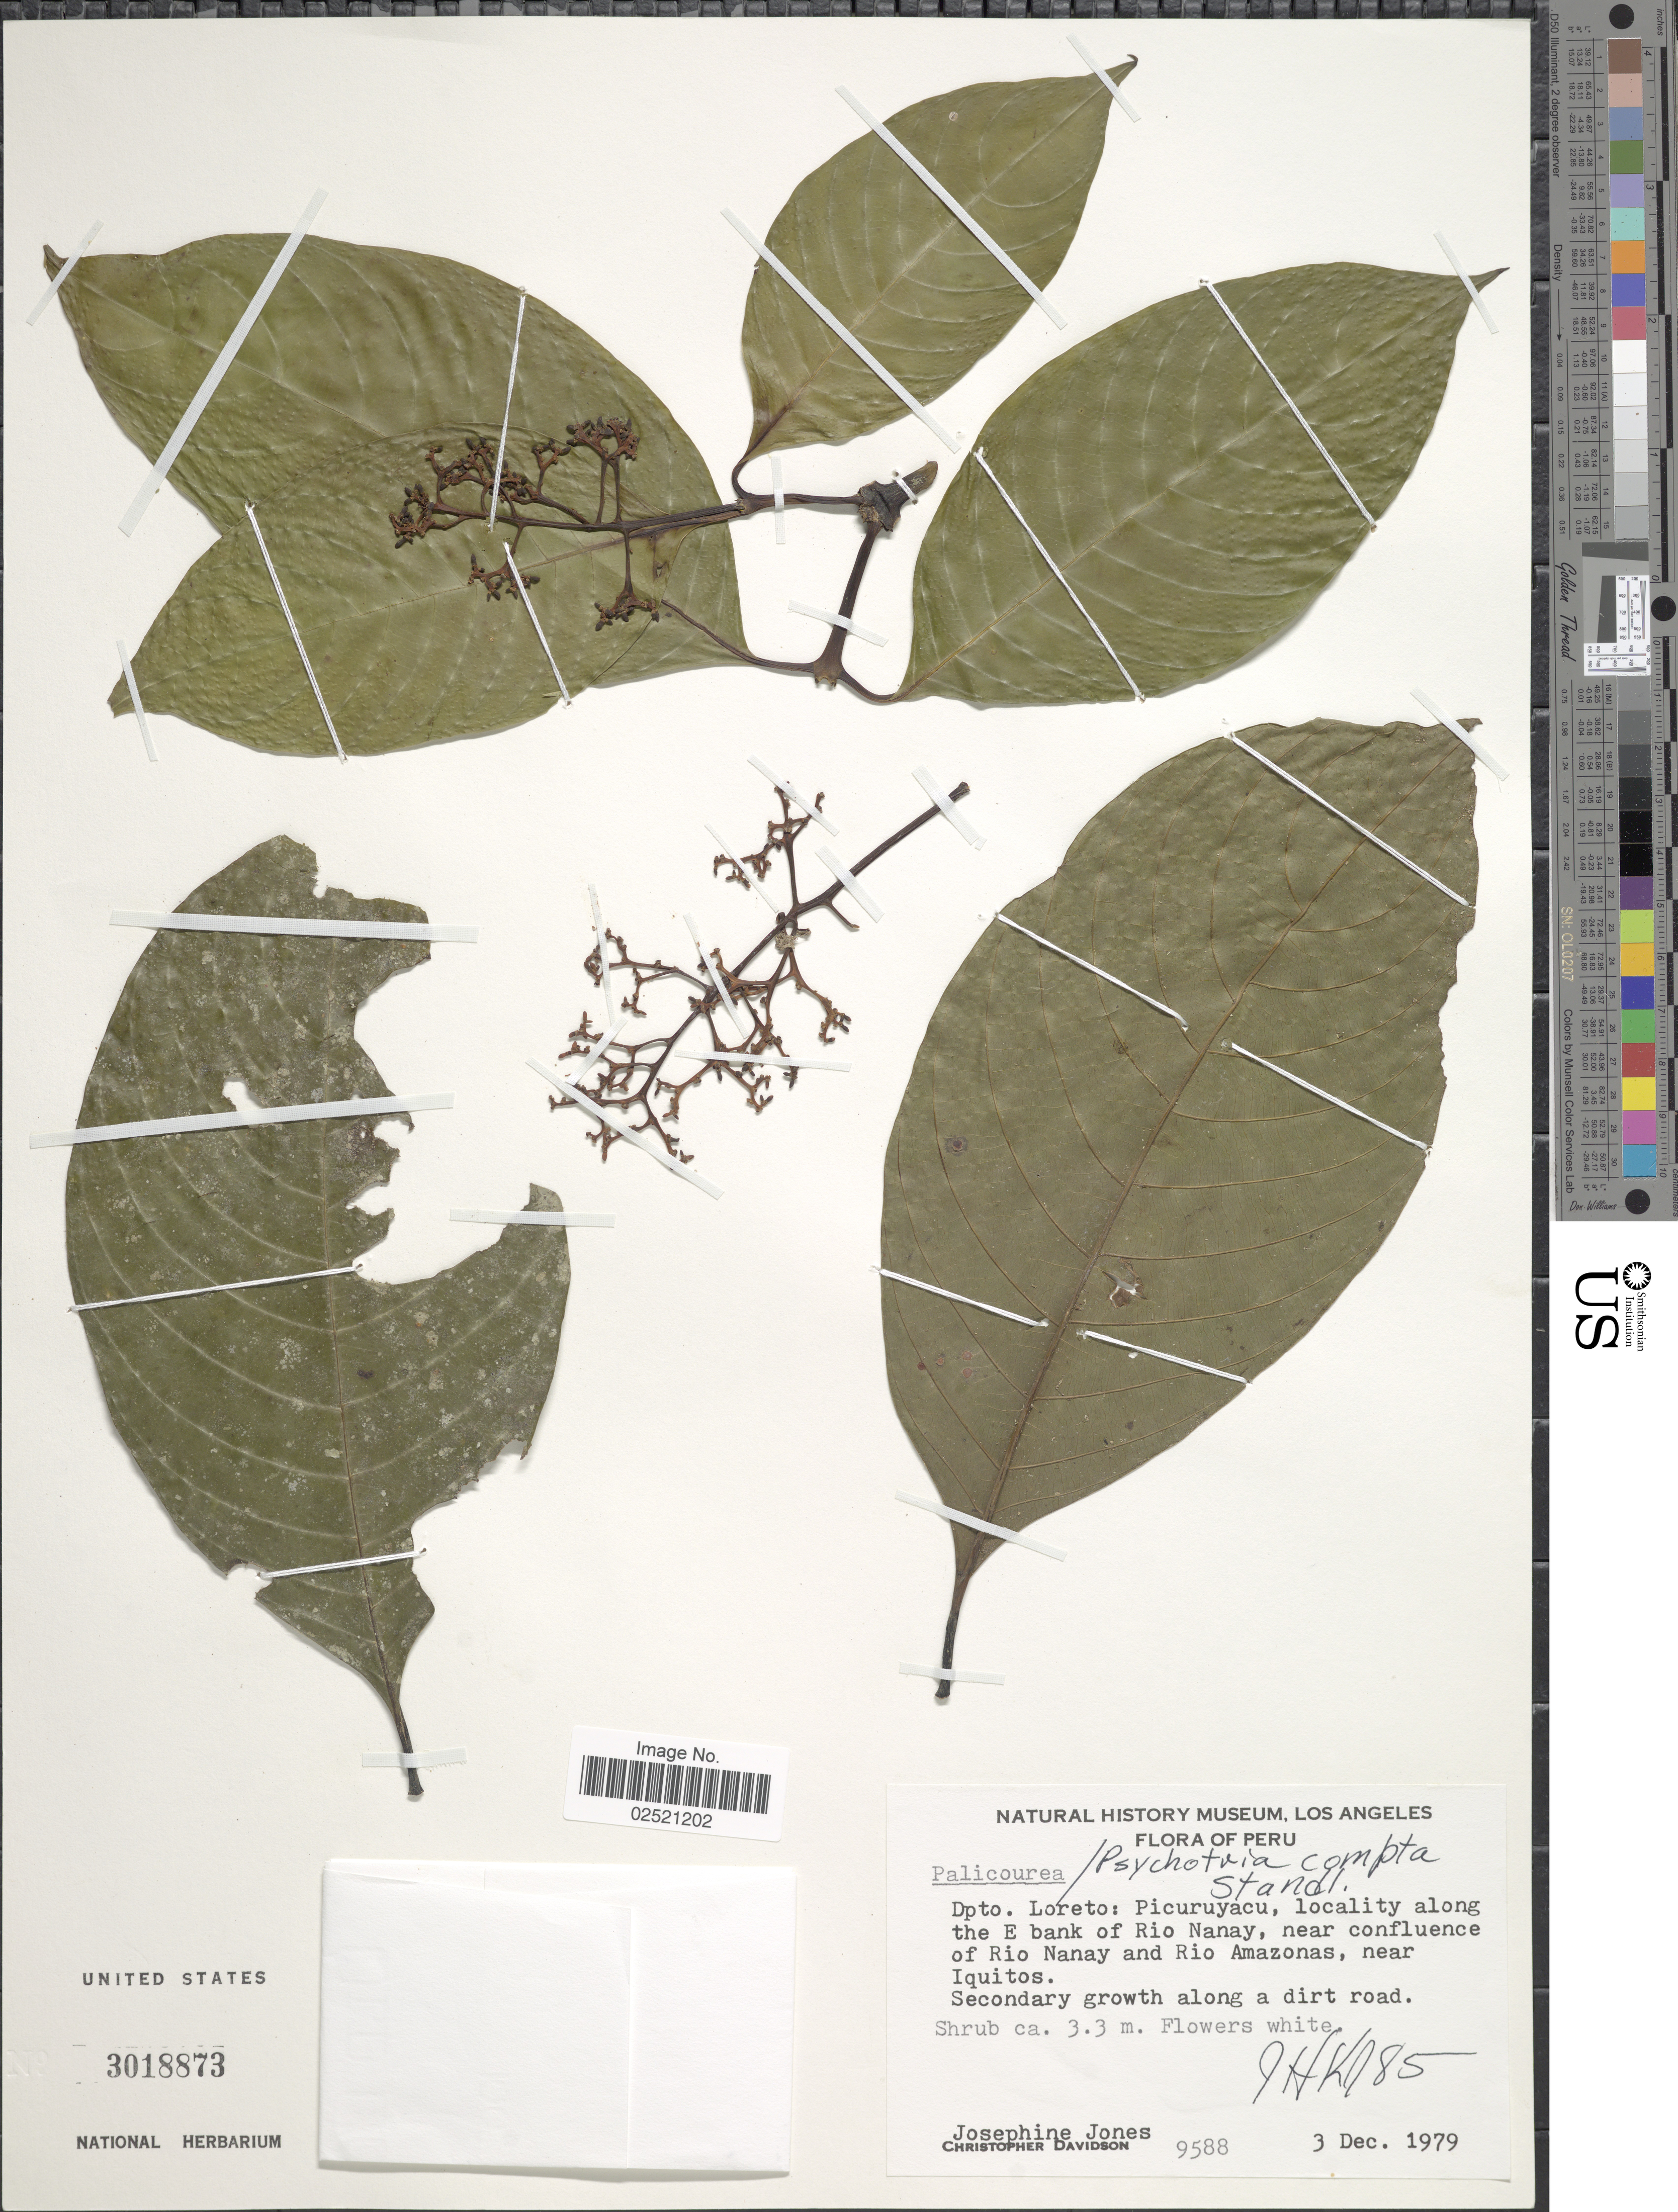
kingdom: Plantae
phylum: Tracheophyta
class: Magnoliopsida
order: Gentianales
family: Rubiaceae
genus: Psychotria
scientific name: Psychotria compta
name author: Standl.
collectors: J. Jones & C. Davidson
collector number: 9588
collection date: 1979-12-03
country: Peru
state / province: Loreto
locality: Picuruyacu, locality along the E bank of Rio Nanay, near confluence of Rio Nanay and Rio Amazonas, near Iquitos, secondary growth along a dirth road.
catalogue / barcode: US 3018873